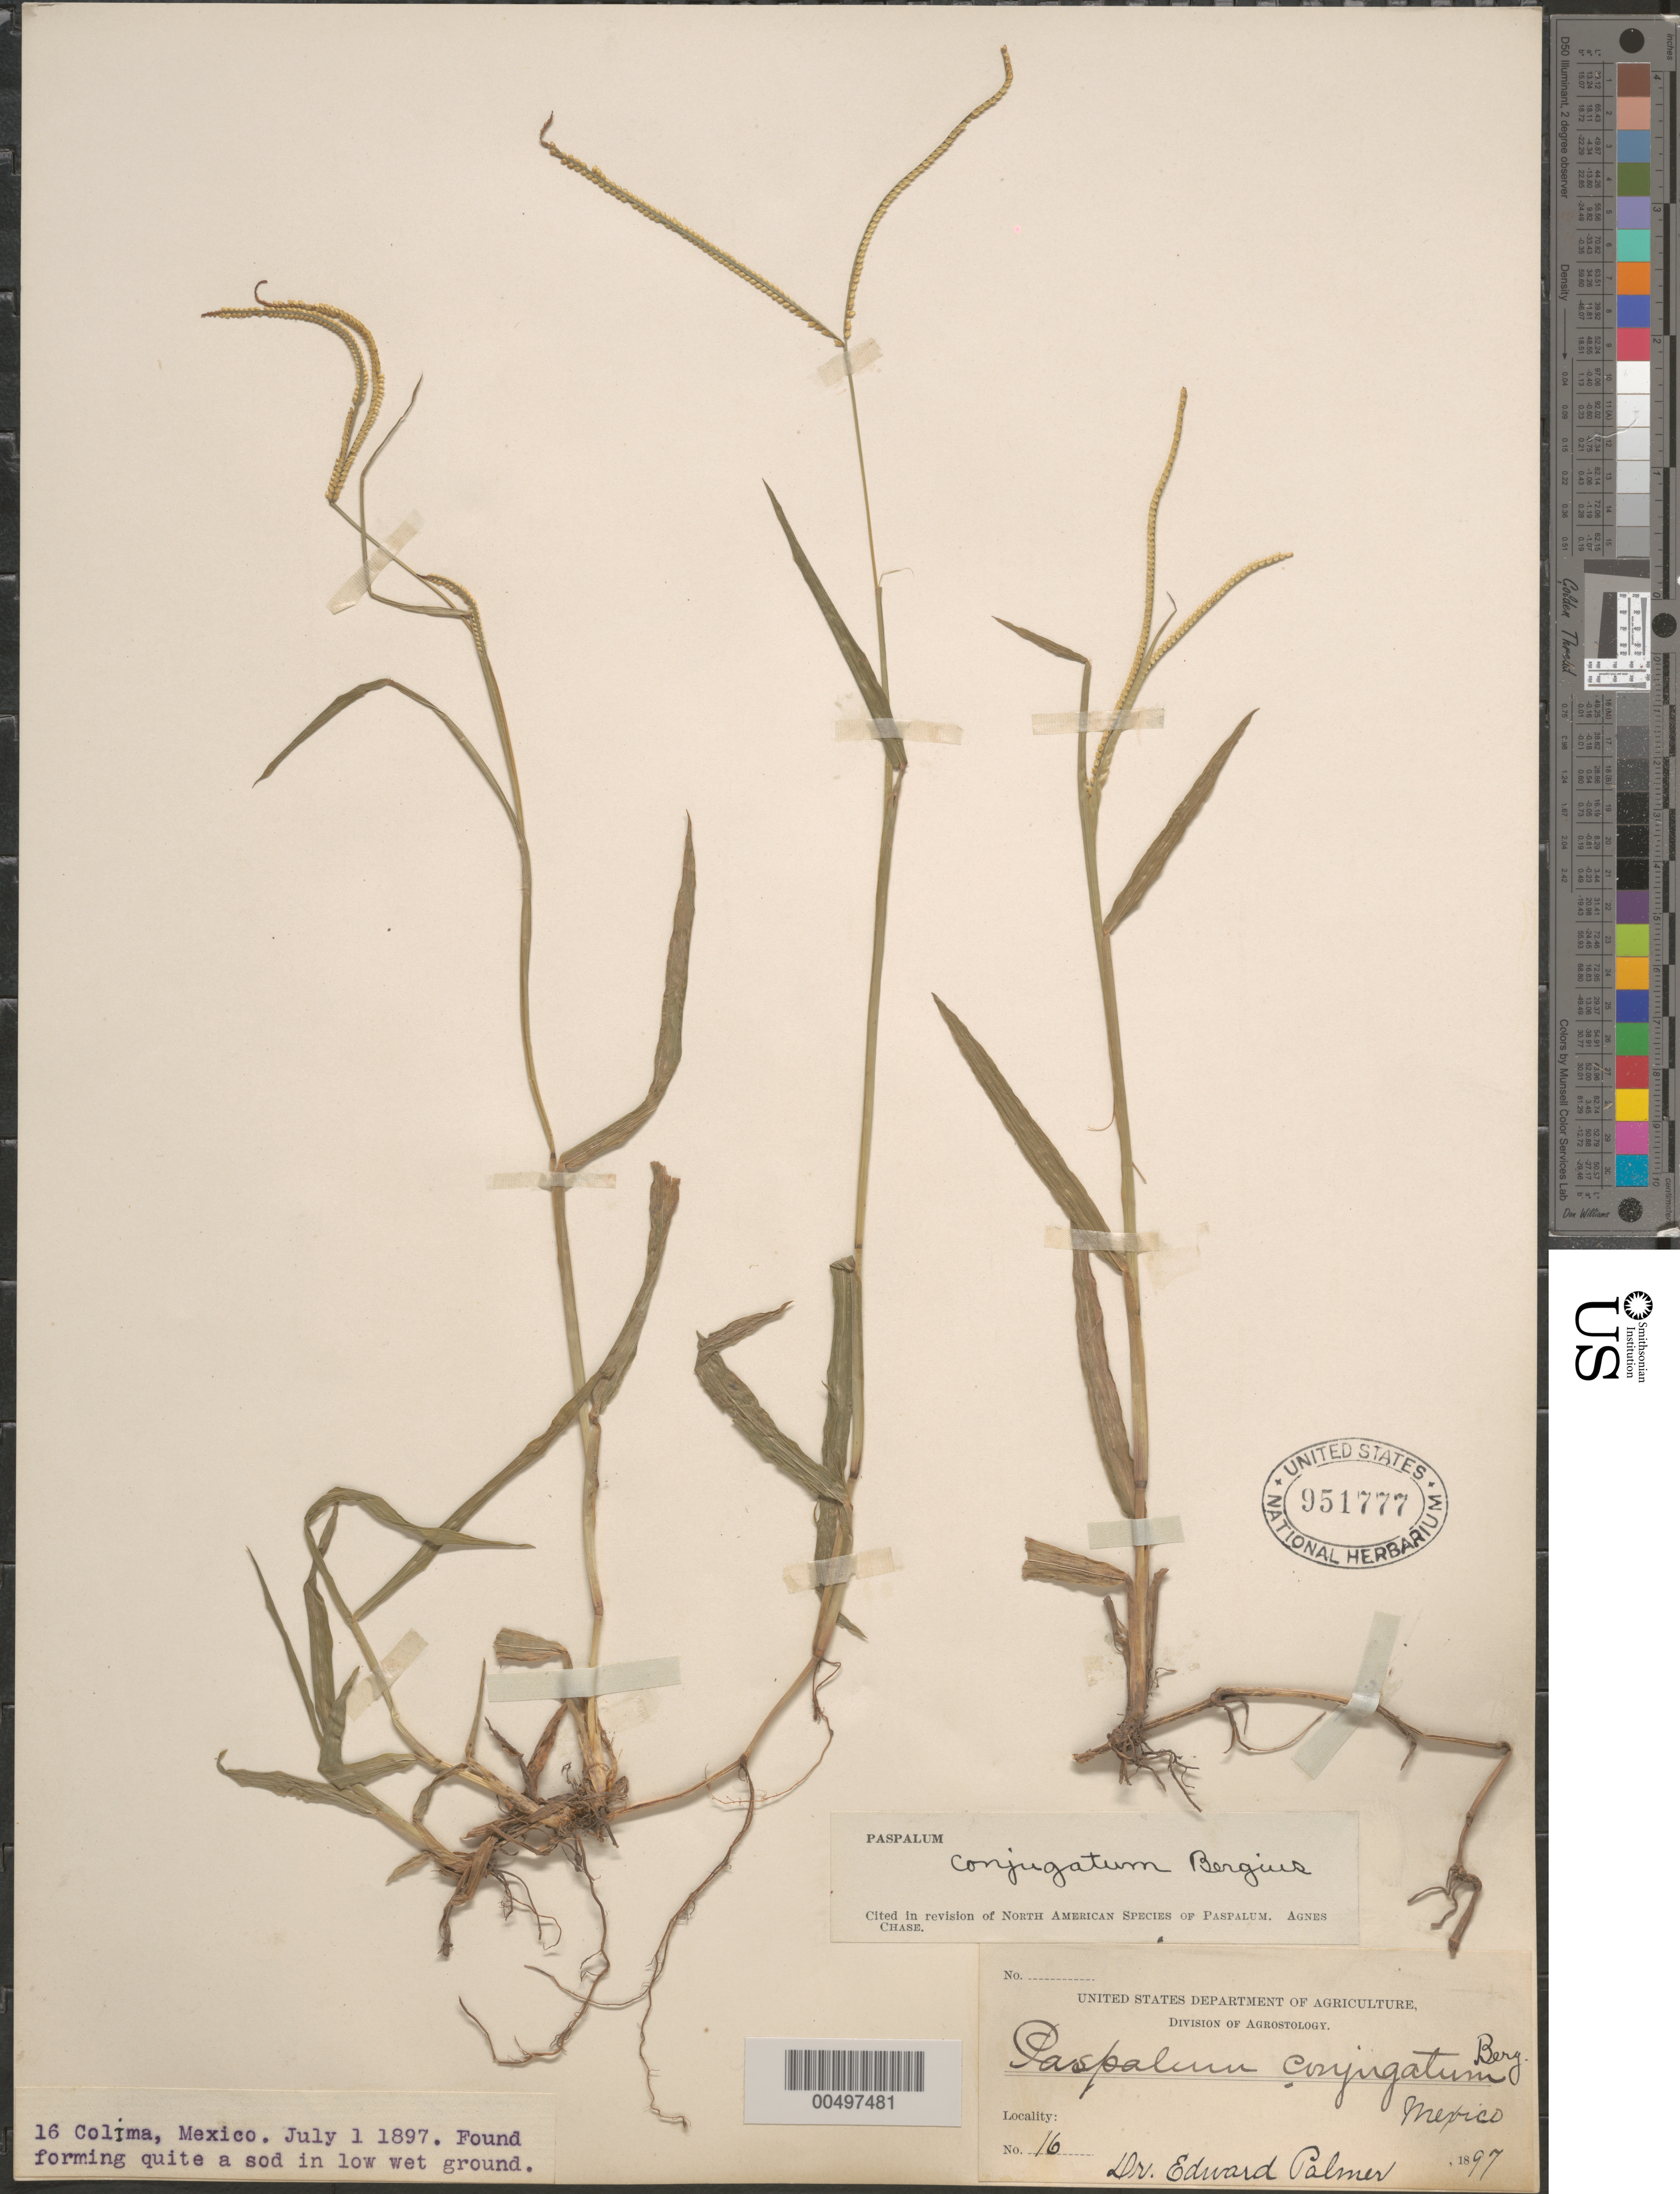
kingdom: Plantae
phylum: Tracheophyta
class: Liliopsida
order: Poales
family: Poaceae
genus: Paspalum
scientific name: Paspalum conjugatum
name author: P.J. Bergius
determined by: Chase, [M.] Agnes, (US)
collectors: E. Palmer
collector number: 16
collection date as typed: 1 Jul 1897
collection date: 1897-07-01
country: Mexico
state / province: Colima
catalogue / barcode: US 951777